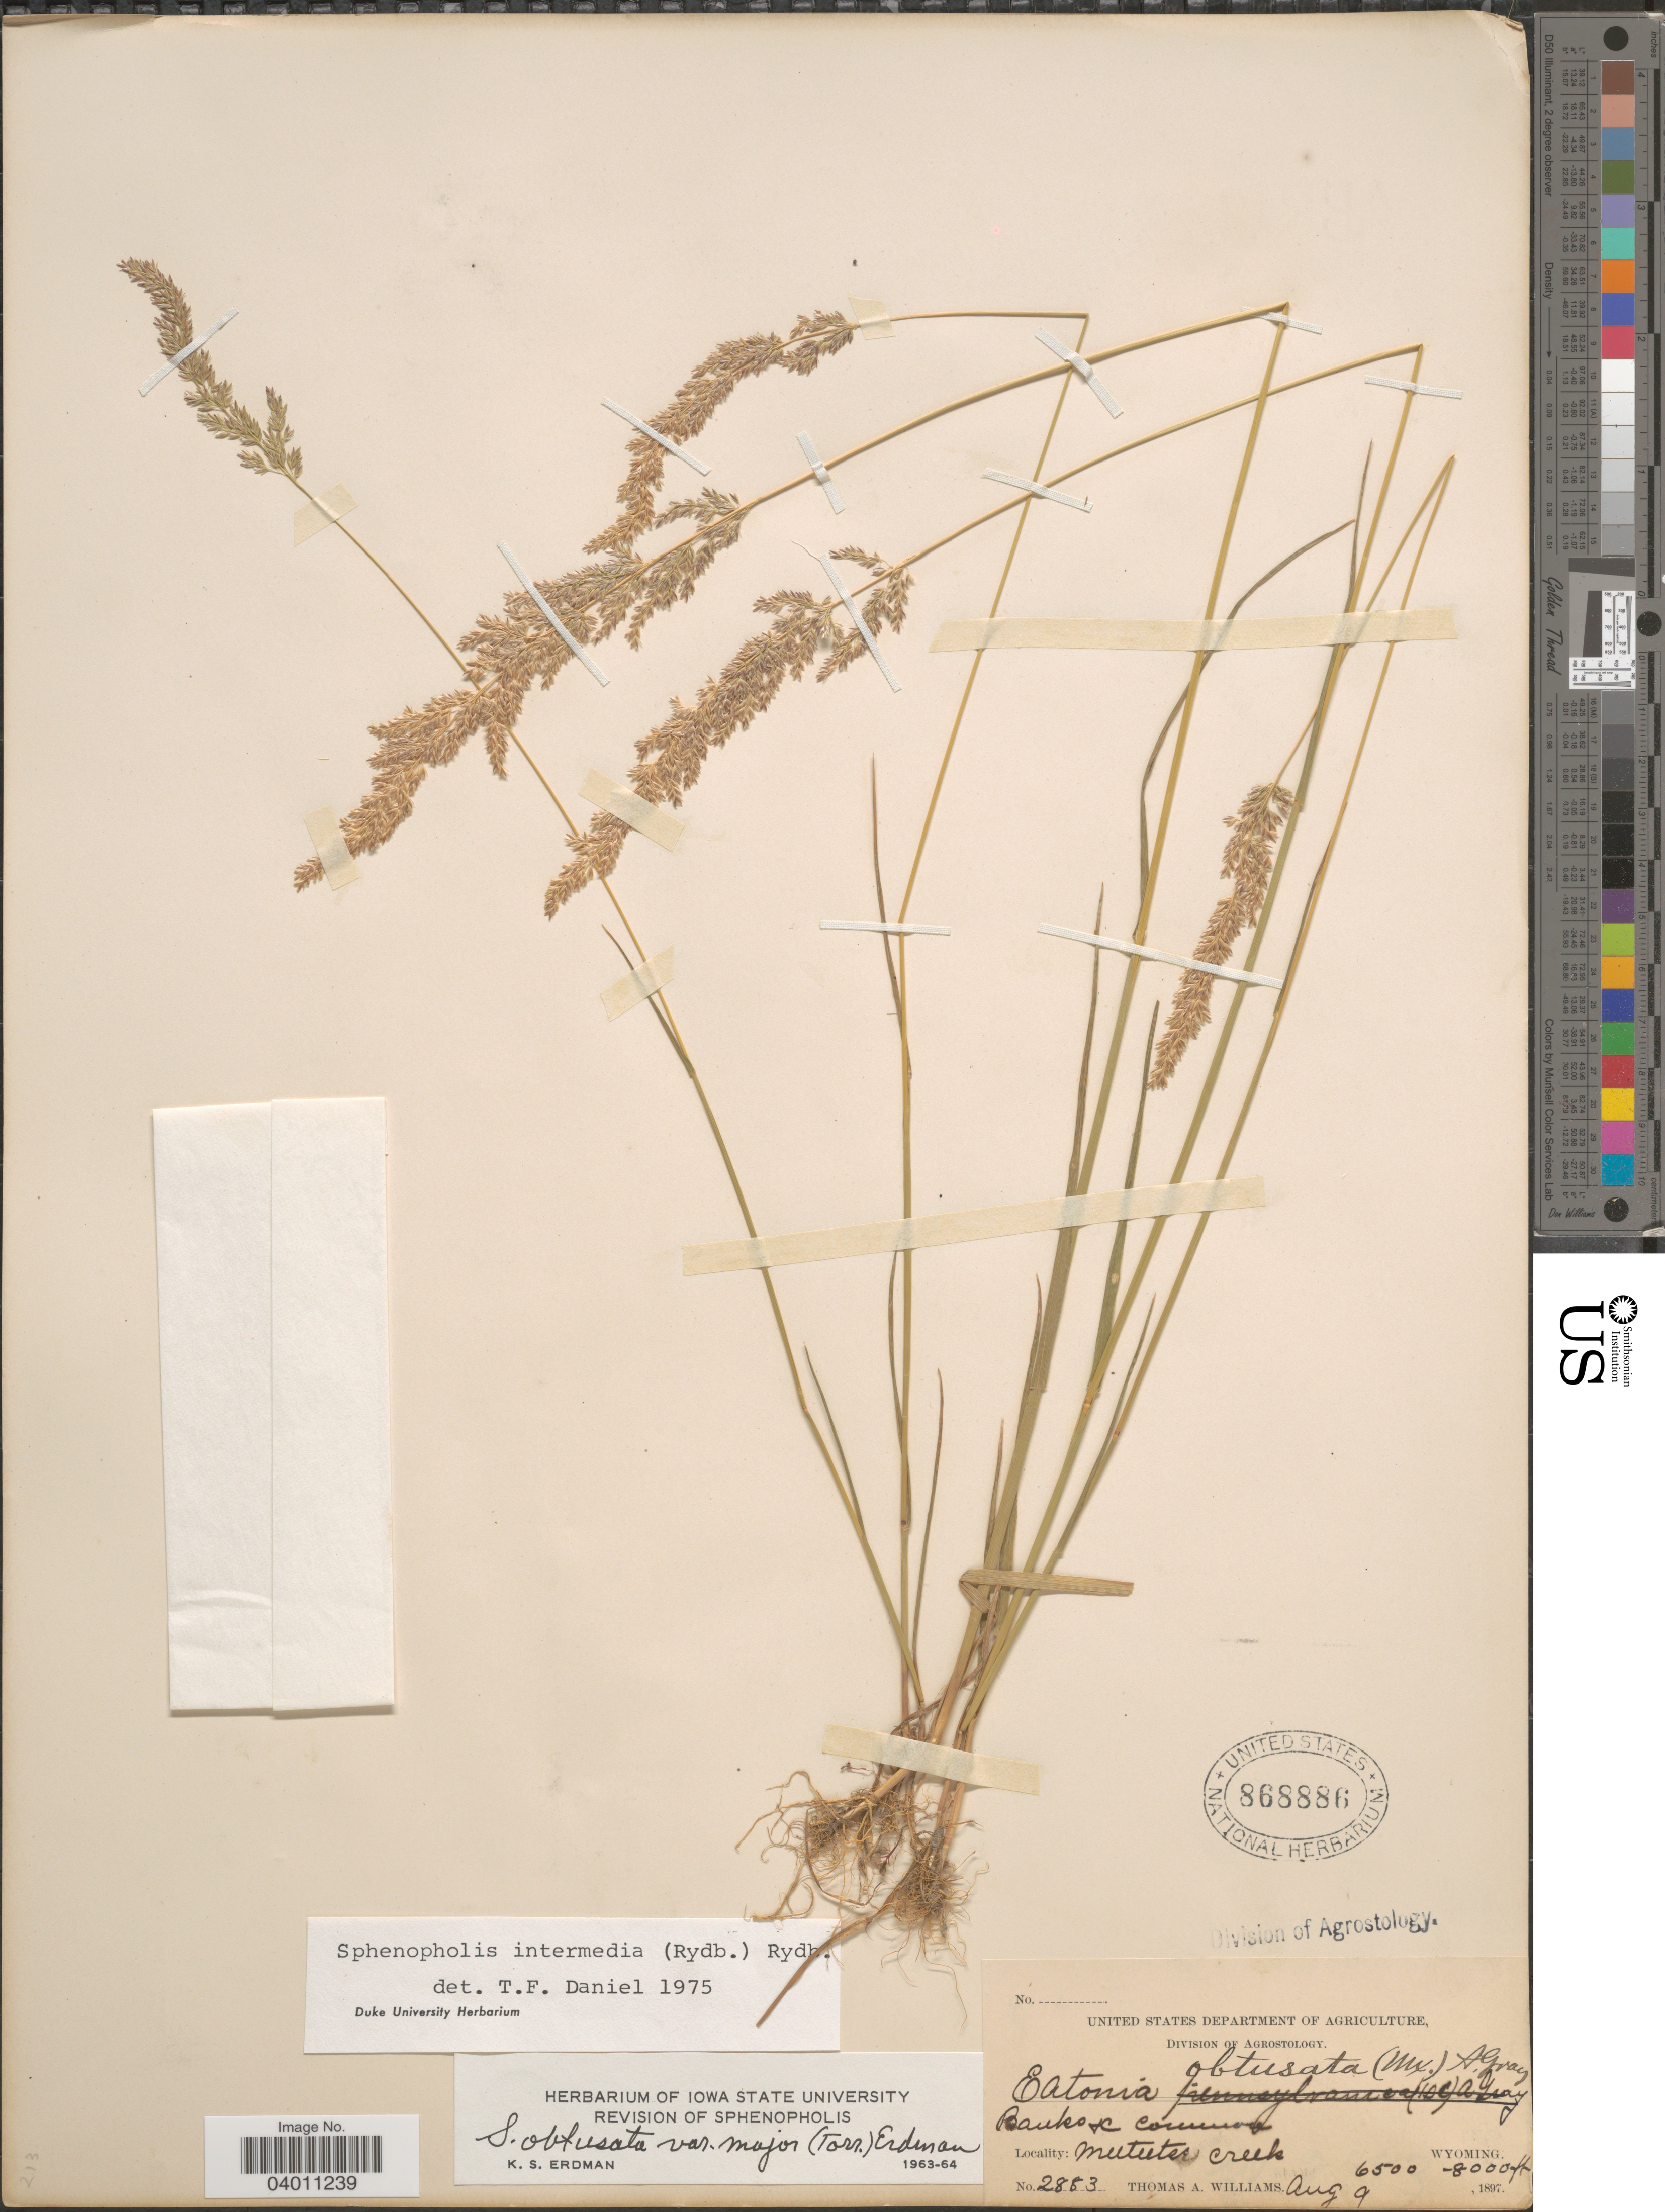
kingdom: Plantae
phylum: Tracheophyta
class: Liliopsida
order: Poales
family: Poaceae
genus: Sphenopholis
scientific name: Sphenopholis intermedia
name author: (Rydb.) Rydb.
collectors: T. A. Williams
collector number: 2853*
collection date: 1897-08-09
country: United States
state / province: Wyoming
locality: Meeteetse creek.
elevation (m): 1981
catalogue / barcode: US 868886